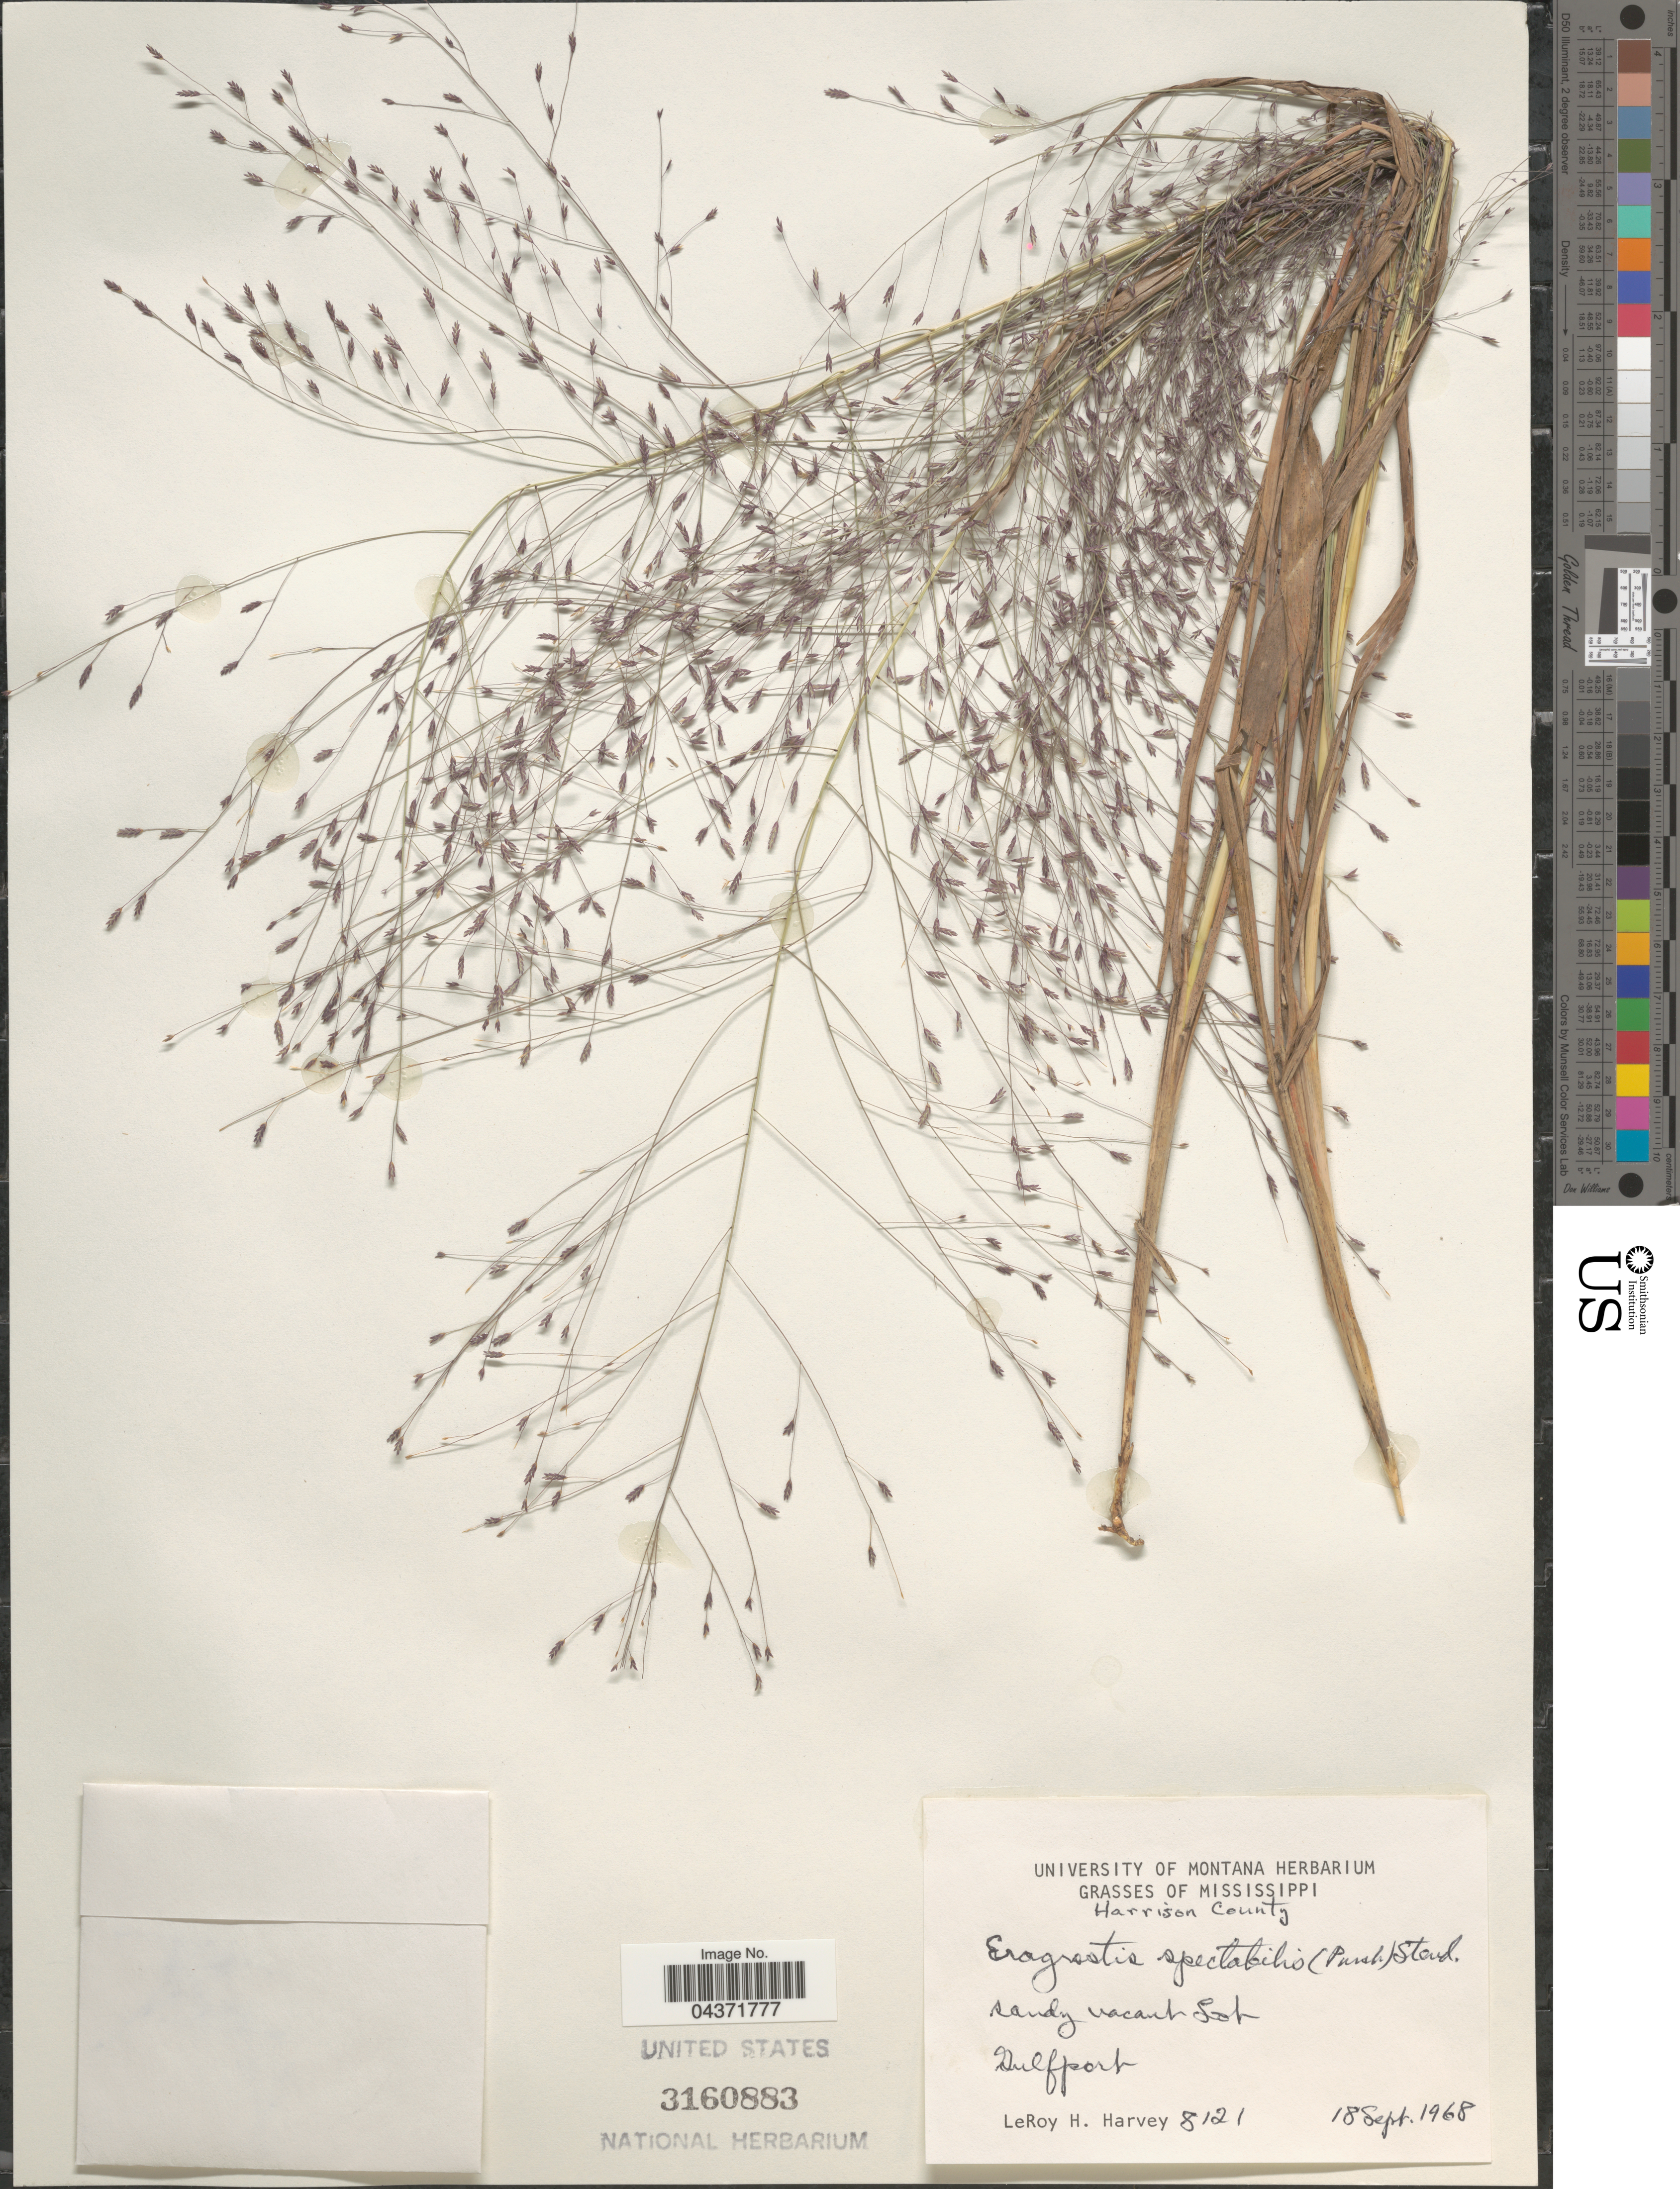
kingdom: Plantae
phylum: Tracheophyta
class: Liliopsida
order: Poales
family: Poaceae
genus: Eragrostis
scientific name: Eragrostis spectabilis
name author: (Pursh) Steud.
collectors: L. H. Harvey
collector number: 8121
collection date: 1968-09-18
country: United States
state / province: Mississippi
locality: Harrison County. Sandy vacant lot Gulfport.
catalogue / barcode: US 3160883